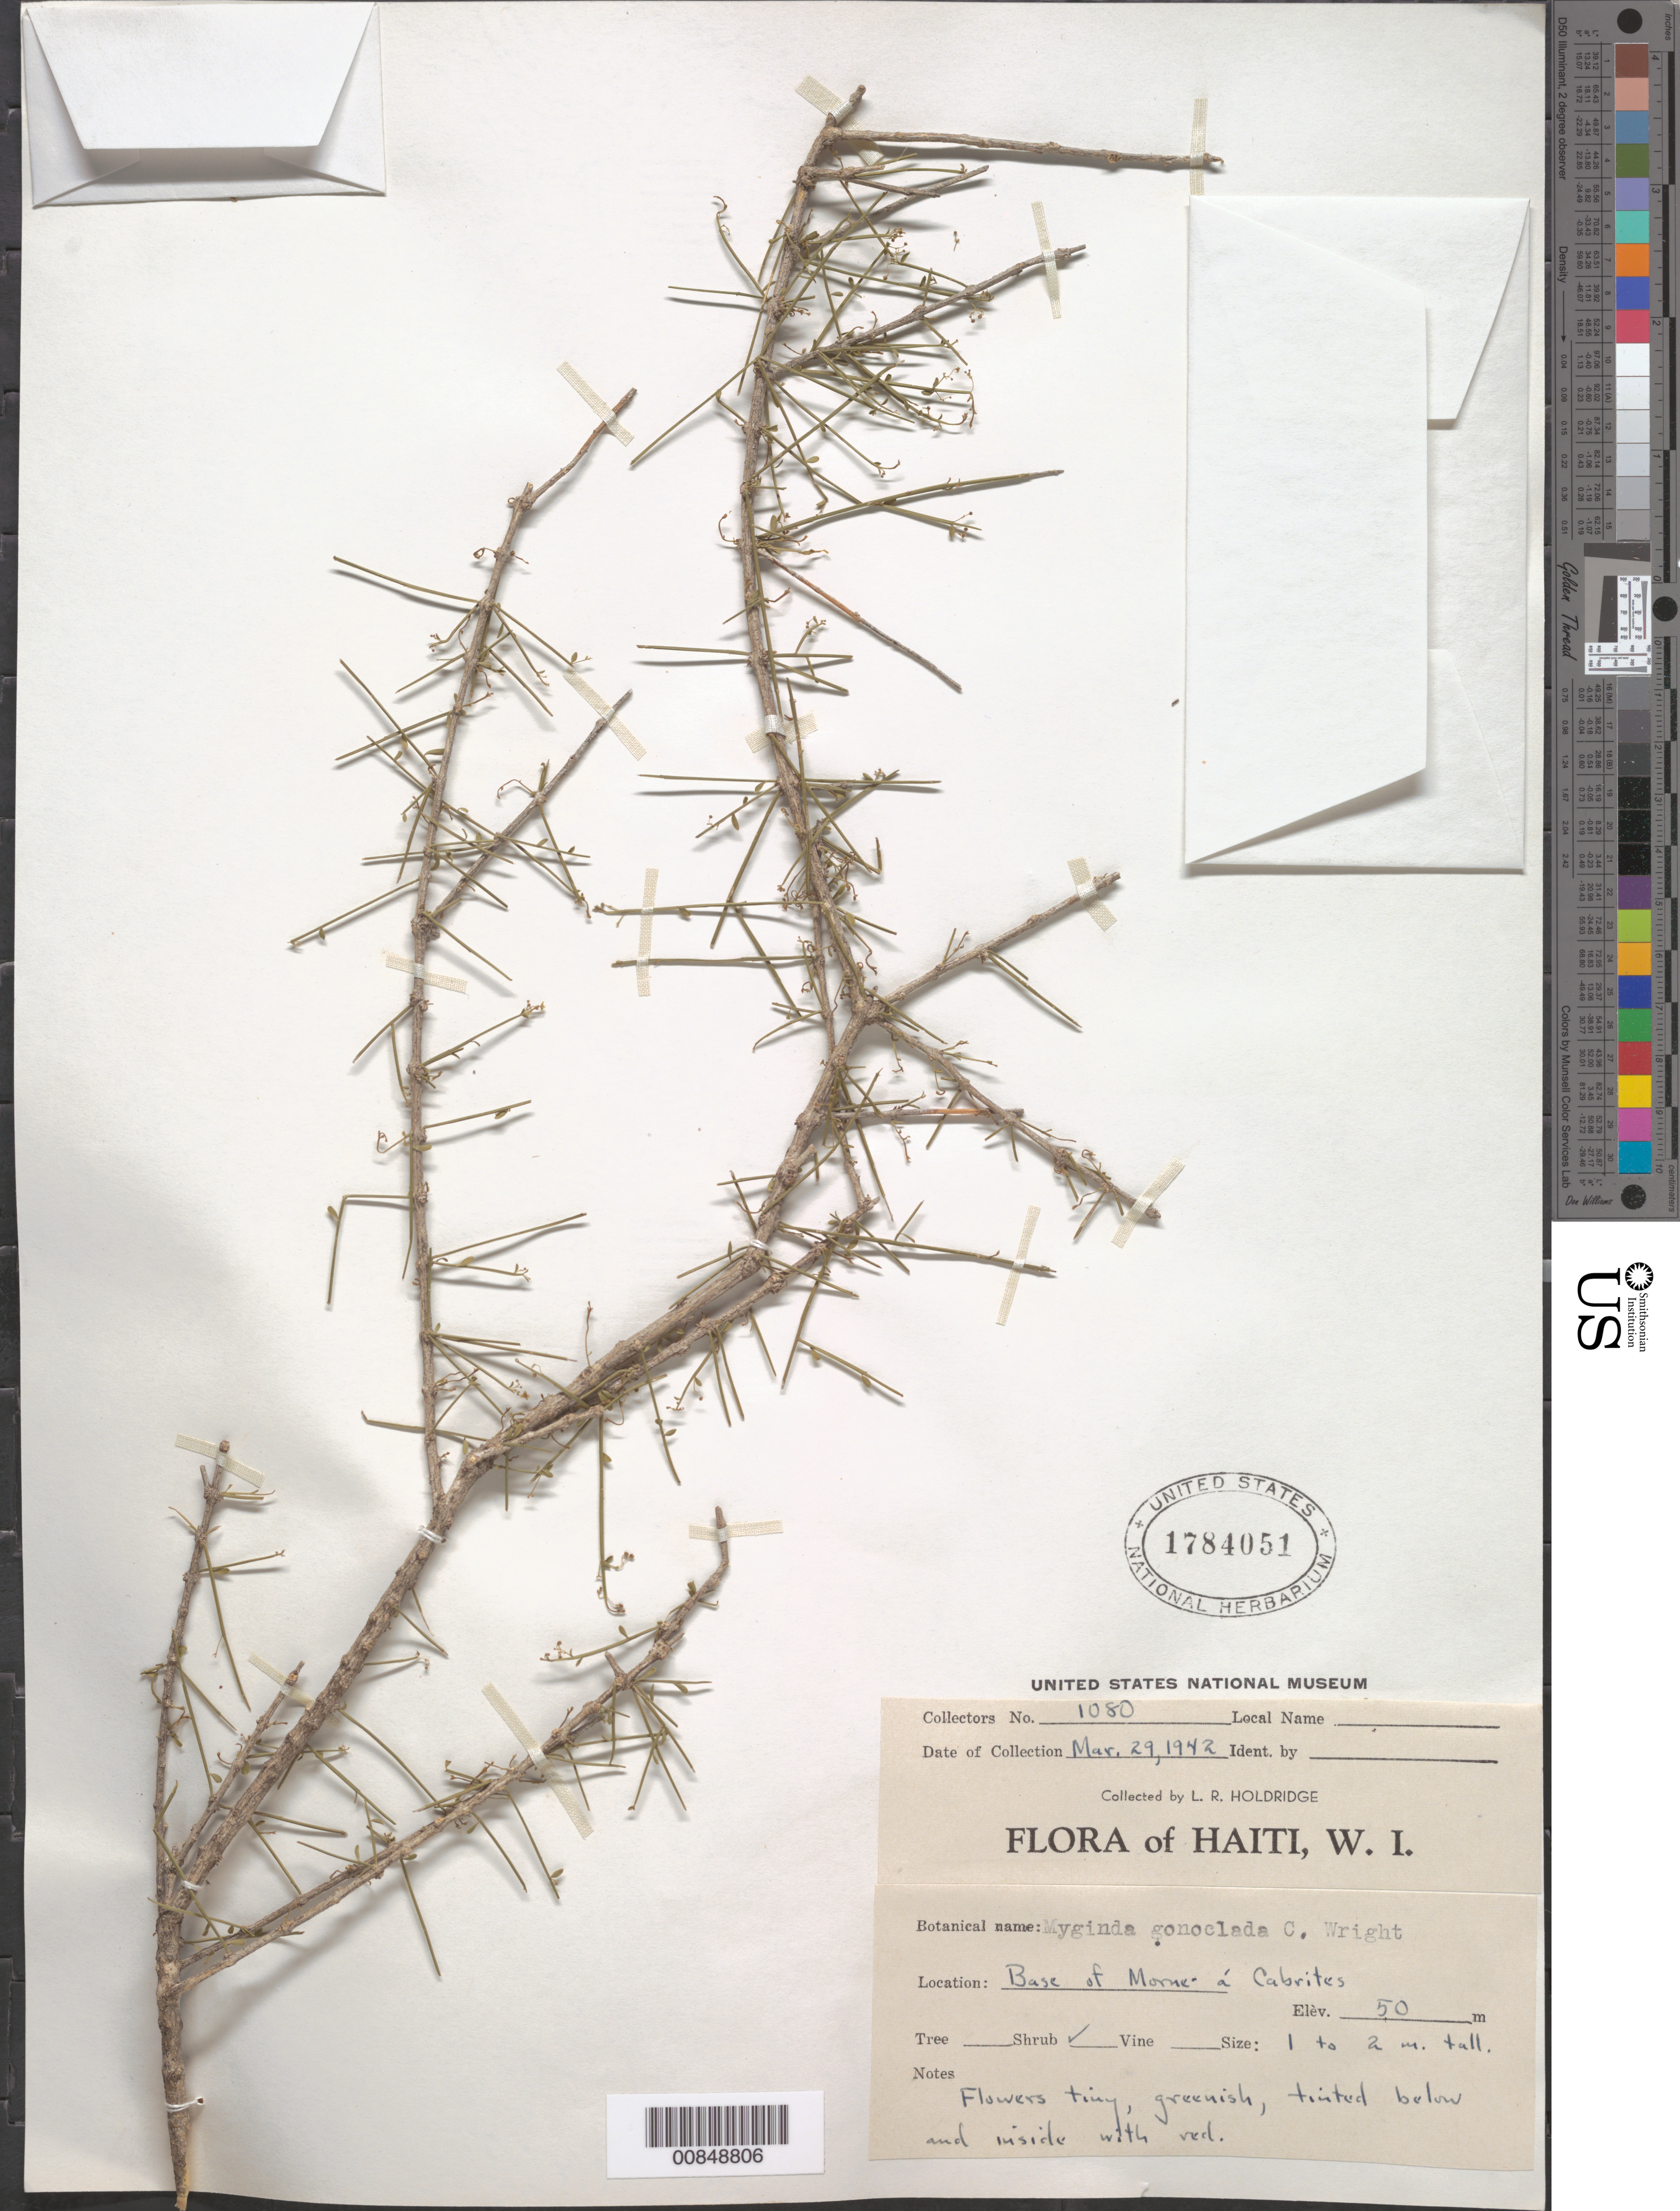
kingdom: Plantae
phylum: Tracheophyta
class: Magnoliopsida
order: Celastrales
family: Celastraceae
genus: Crossopetalum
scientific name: Crossopetalum decussatum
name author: (Baill.) Lourteig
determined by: Strong, Mark T., (BOT), Smithsonian Institution - National Museum of Natural History (UNITED STATES)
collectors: L. Holdridge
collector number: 1080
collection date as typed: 29 Mar 1942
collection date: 1942-03-29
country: Haiti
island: Hispaniola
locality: Base of Morne-à-Cabrites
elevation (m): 50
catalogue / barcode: US 1784051